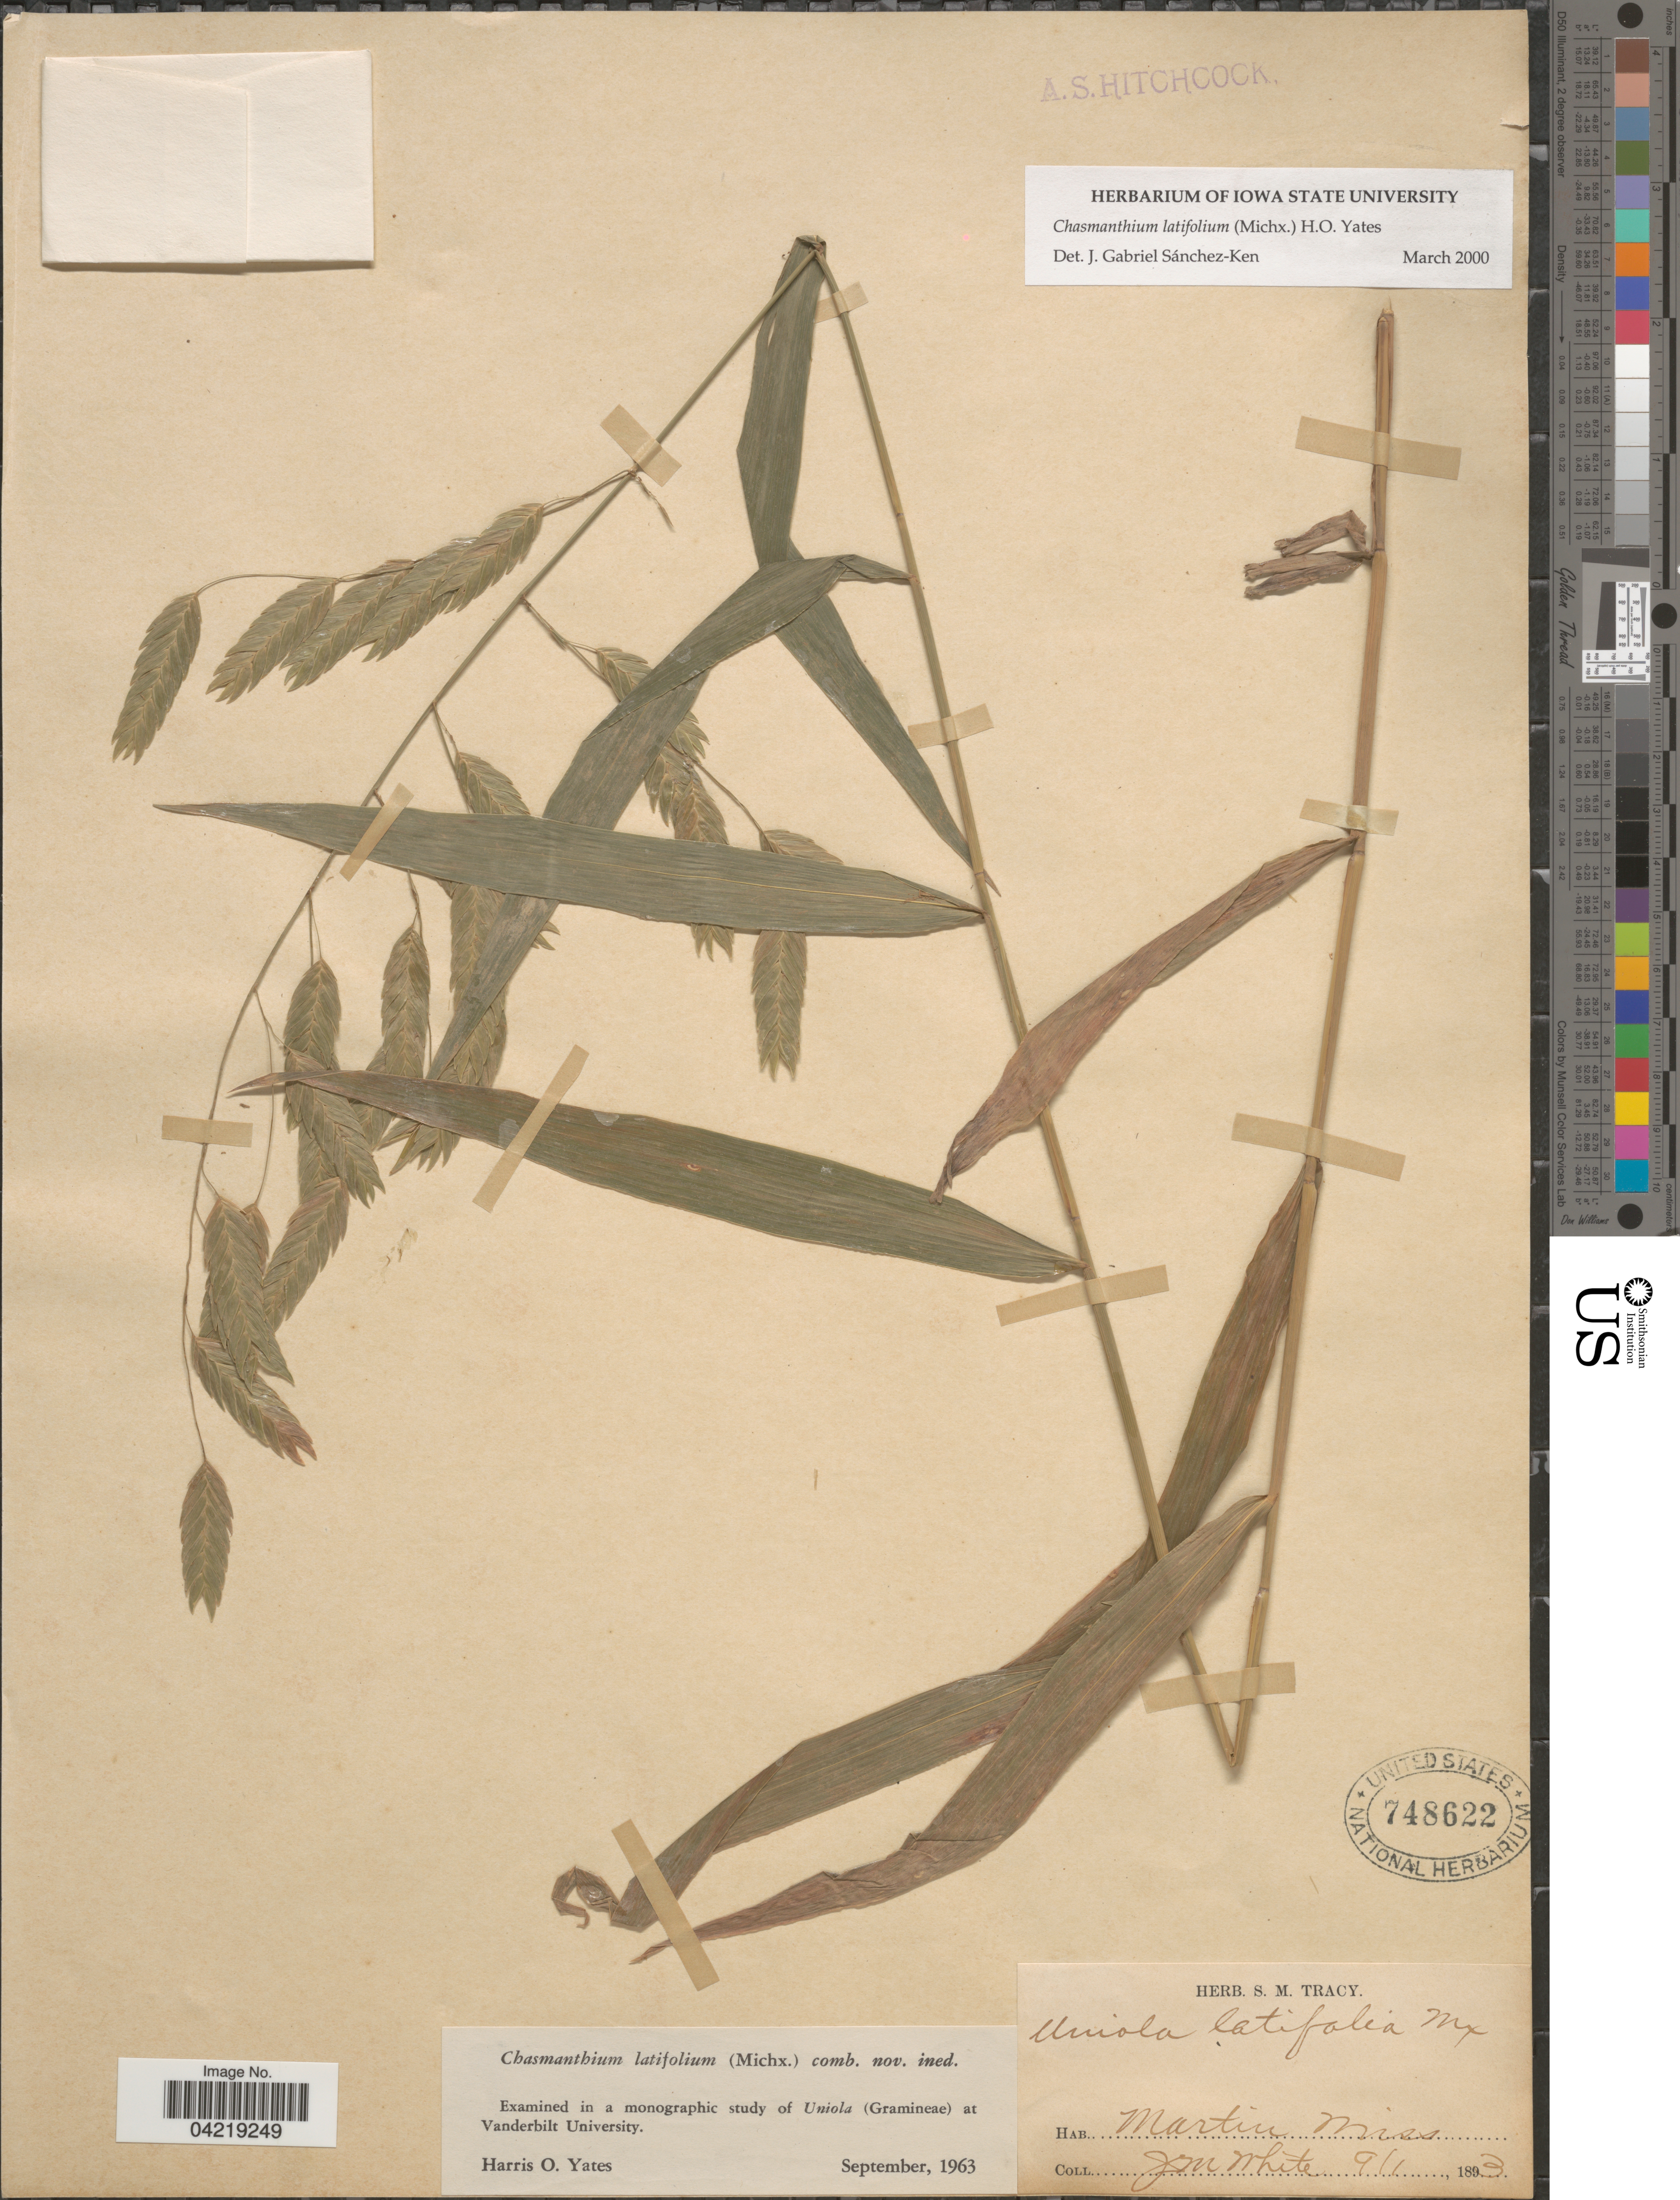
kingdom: Plantae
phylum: Tracheophyta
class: Liliopsida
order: Poales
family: Poaceae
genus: Chasmanthium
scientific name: Chasmanthium latifolium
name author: (Michx.) H.O. Yates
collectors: J. White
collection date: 1893-09-01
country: United States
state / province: Mississippi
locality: Martin.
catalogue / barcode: US 748622